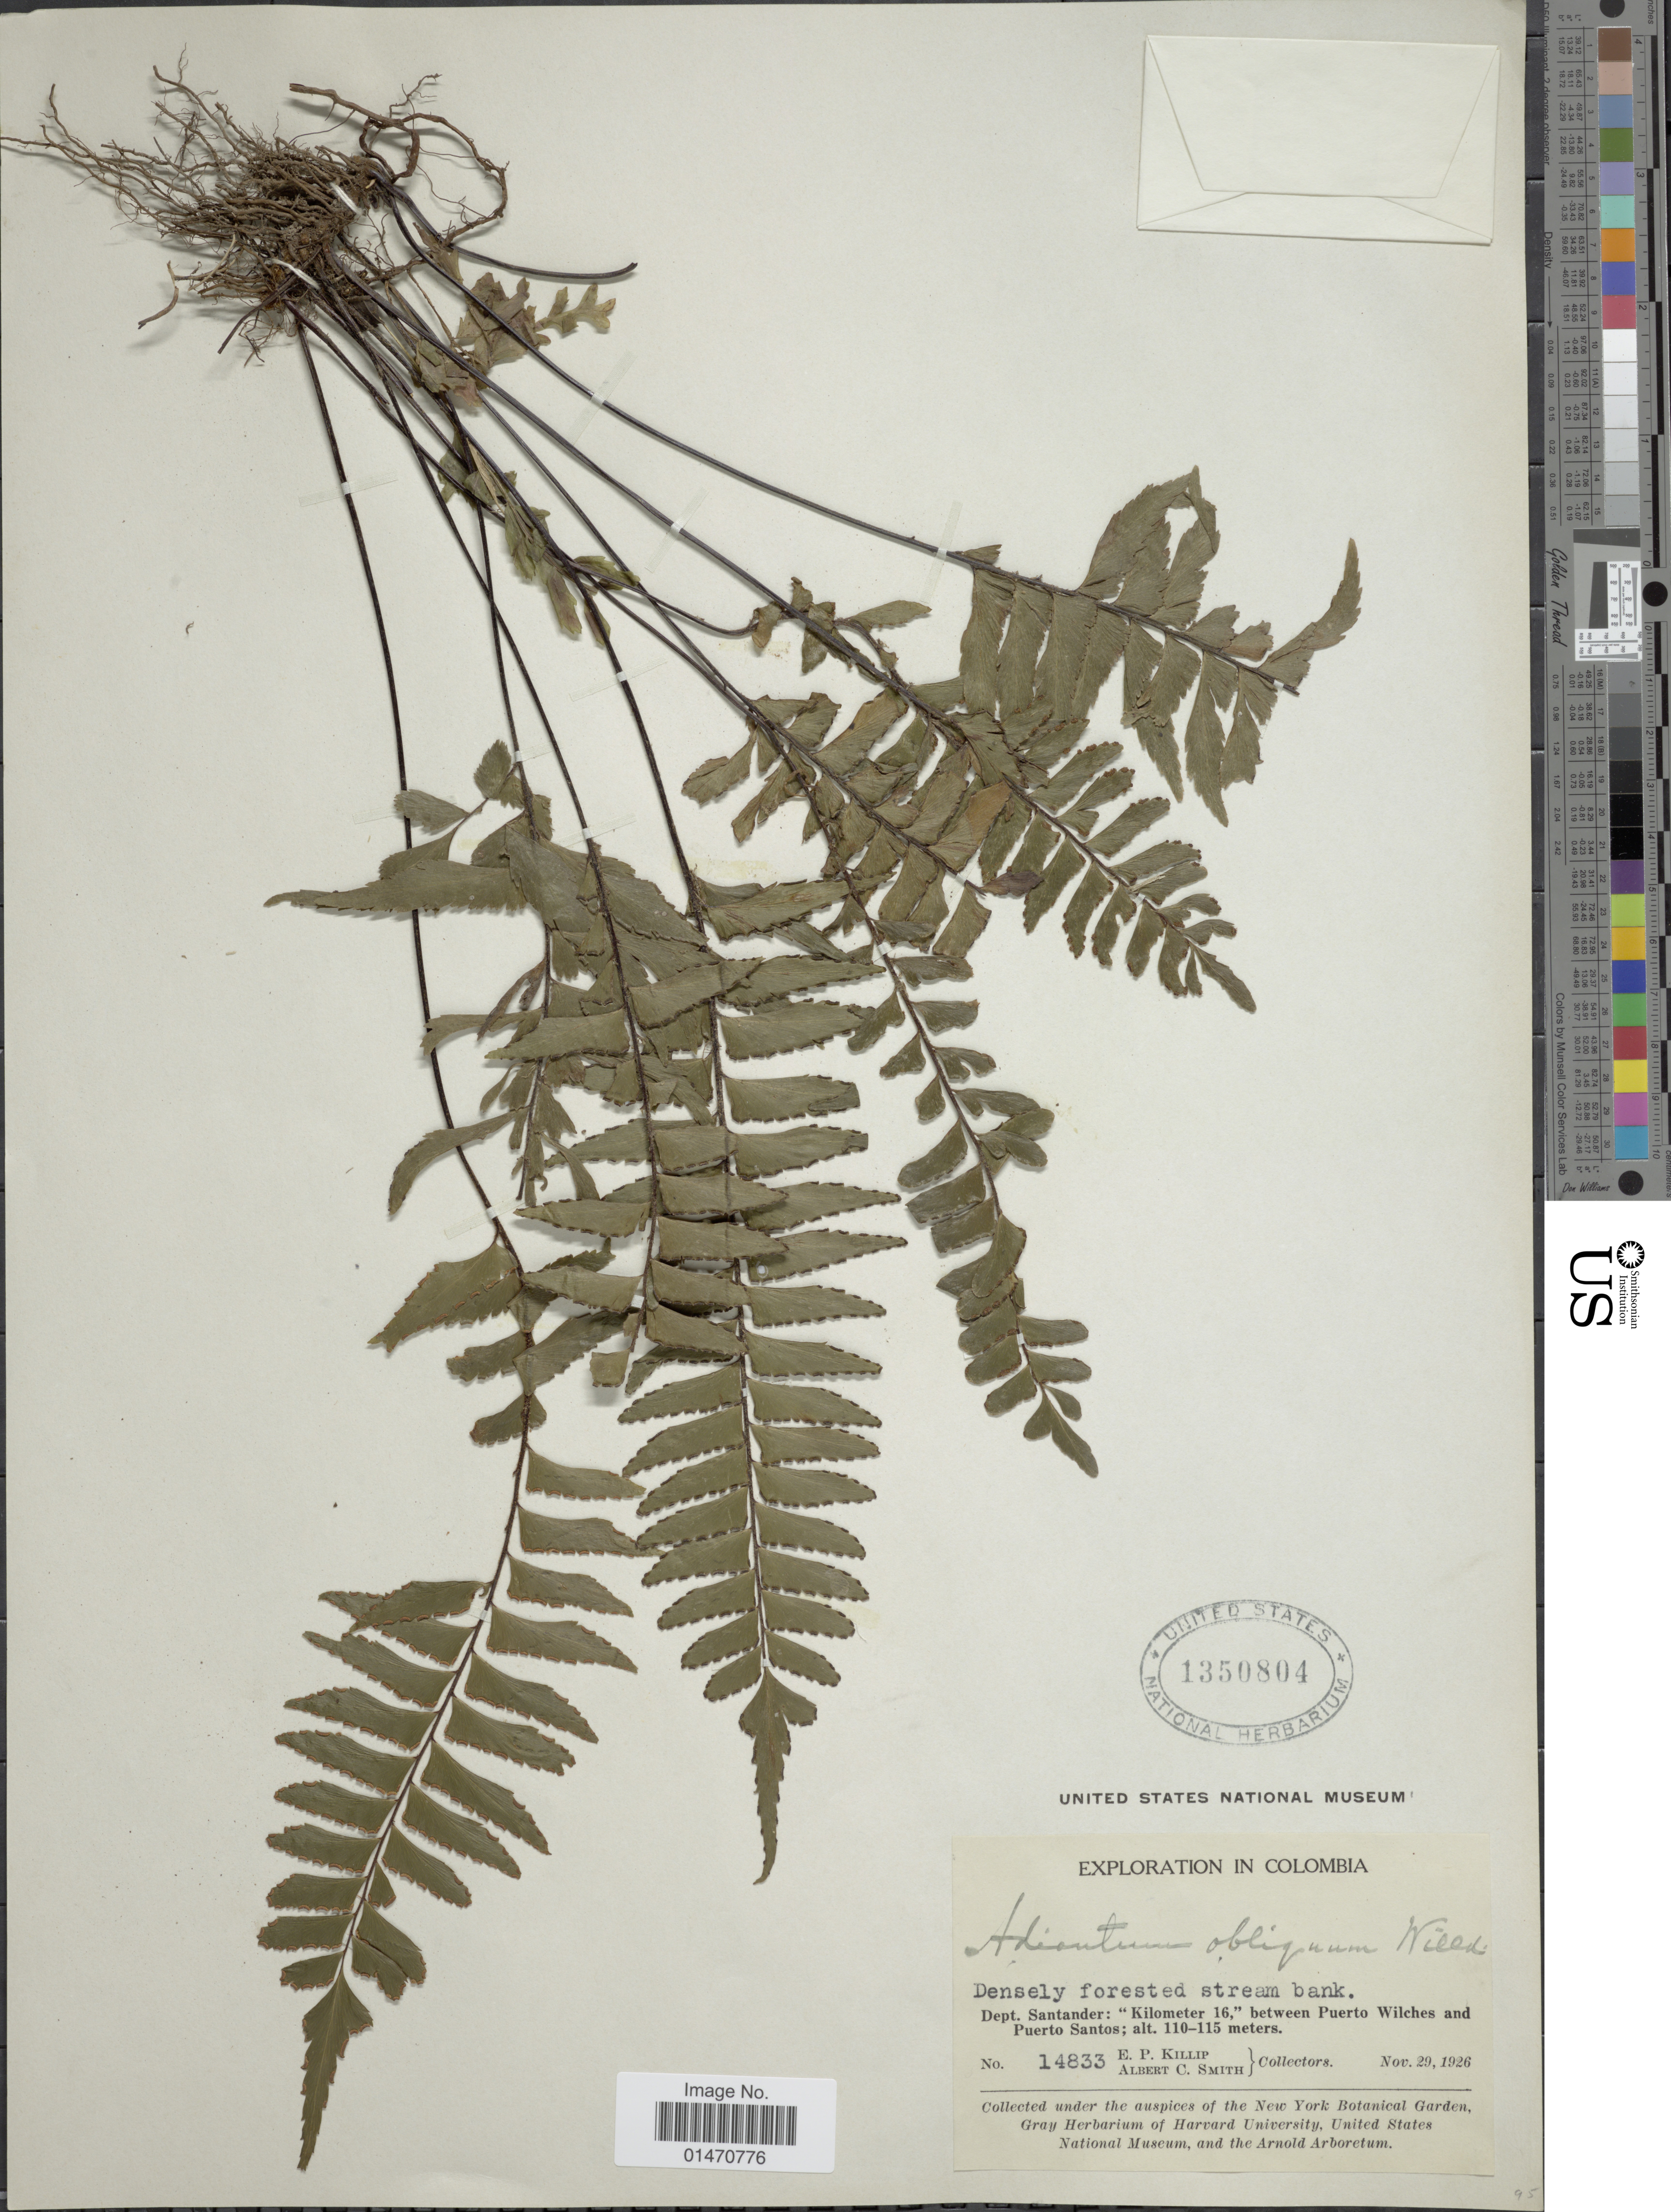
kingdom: Plantae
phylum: Tracheophyta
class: Polypodiopsida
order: Polypodiales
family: Pteridaceae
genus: Adiantum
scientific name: Adiantum obliquum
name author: Willd.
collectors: E. P. Killip & A. C. Smith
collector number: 14833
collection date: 1926-11-29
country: Colombia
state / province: Santander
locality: Dept. Santander: Kilometer 16, between Puerto Wilches and Puerto Santos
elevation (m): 110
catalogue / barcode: US 1350804